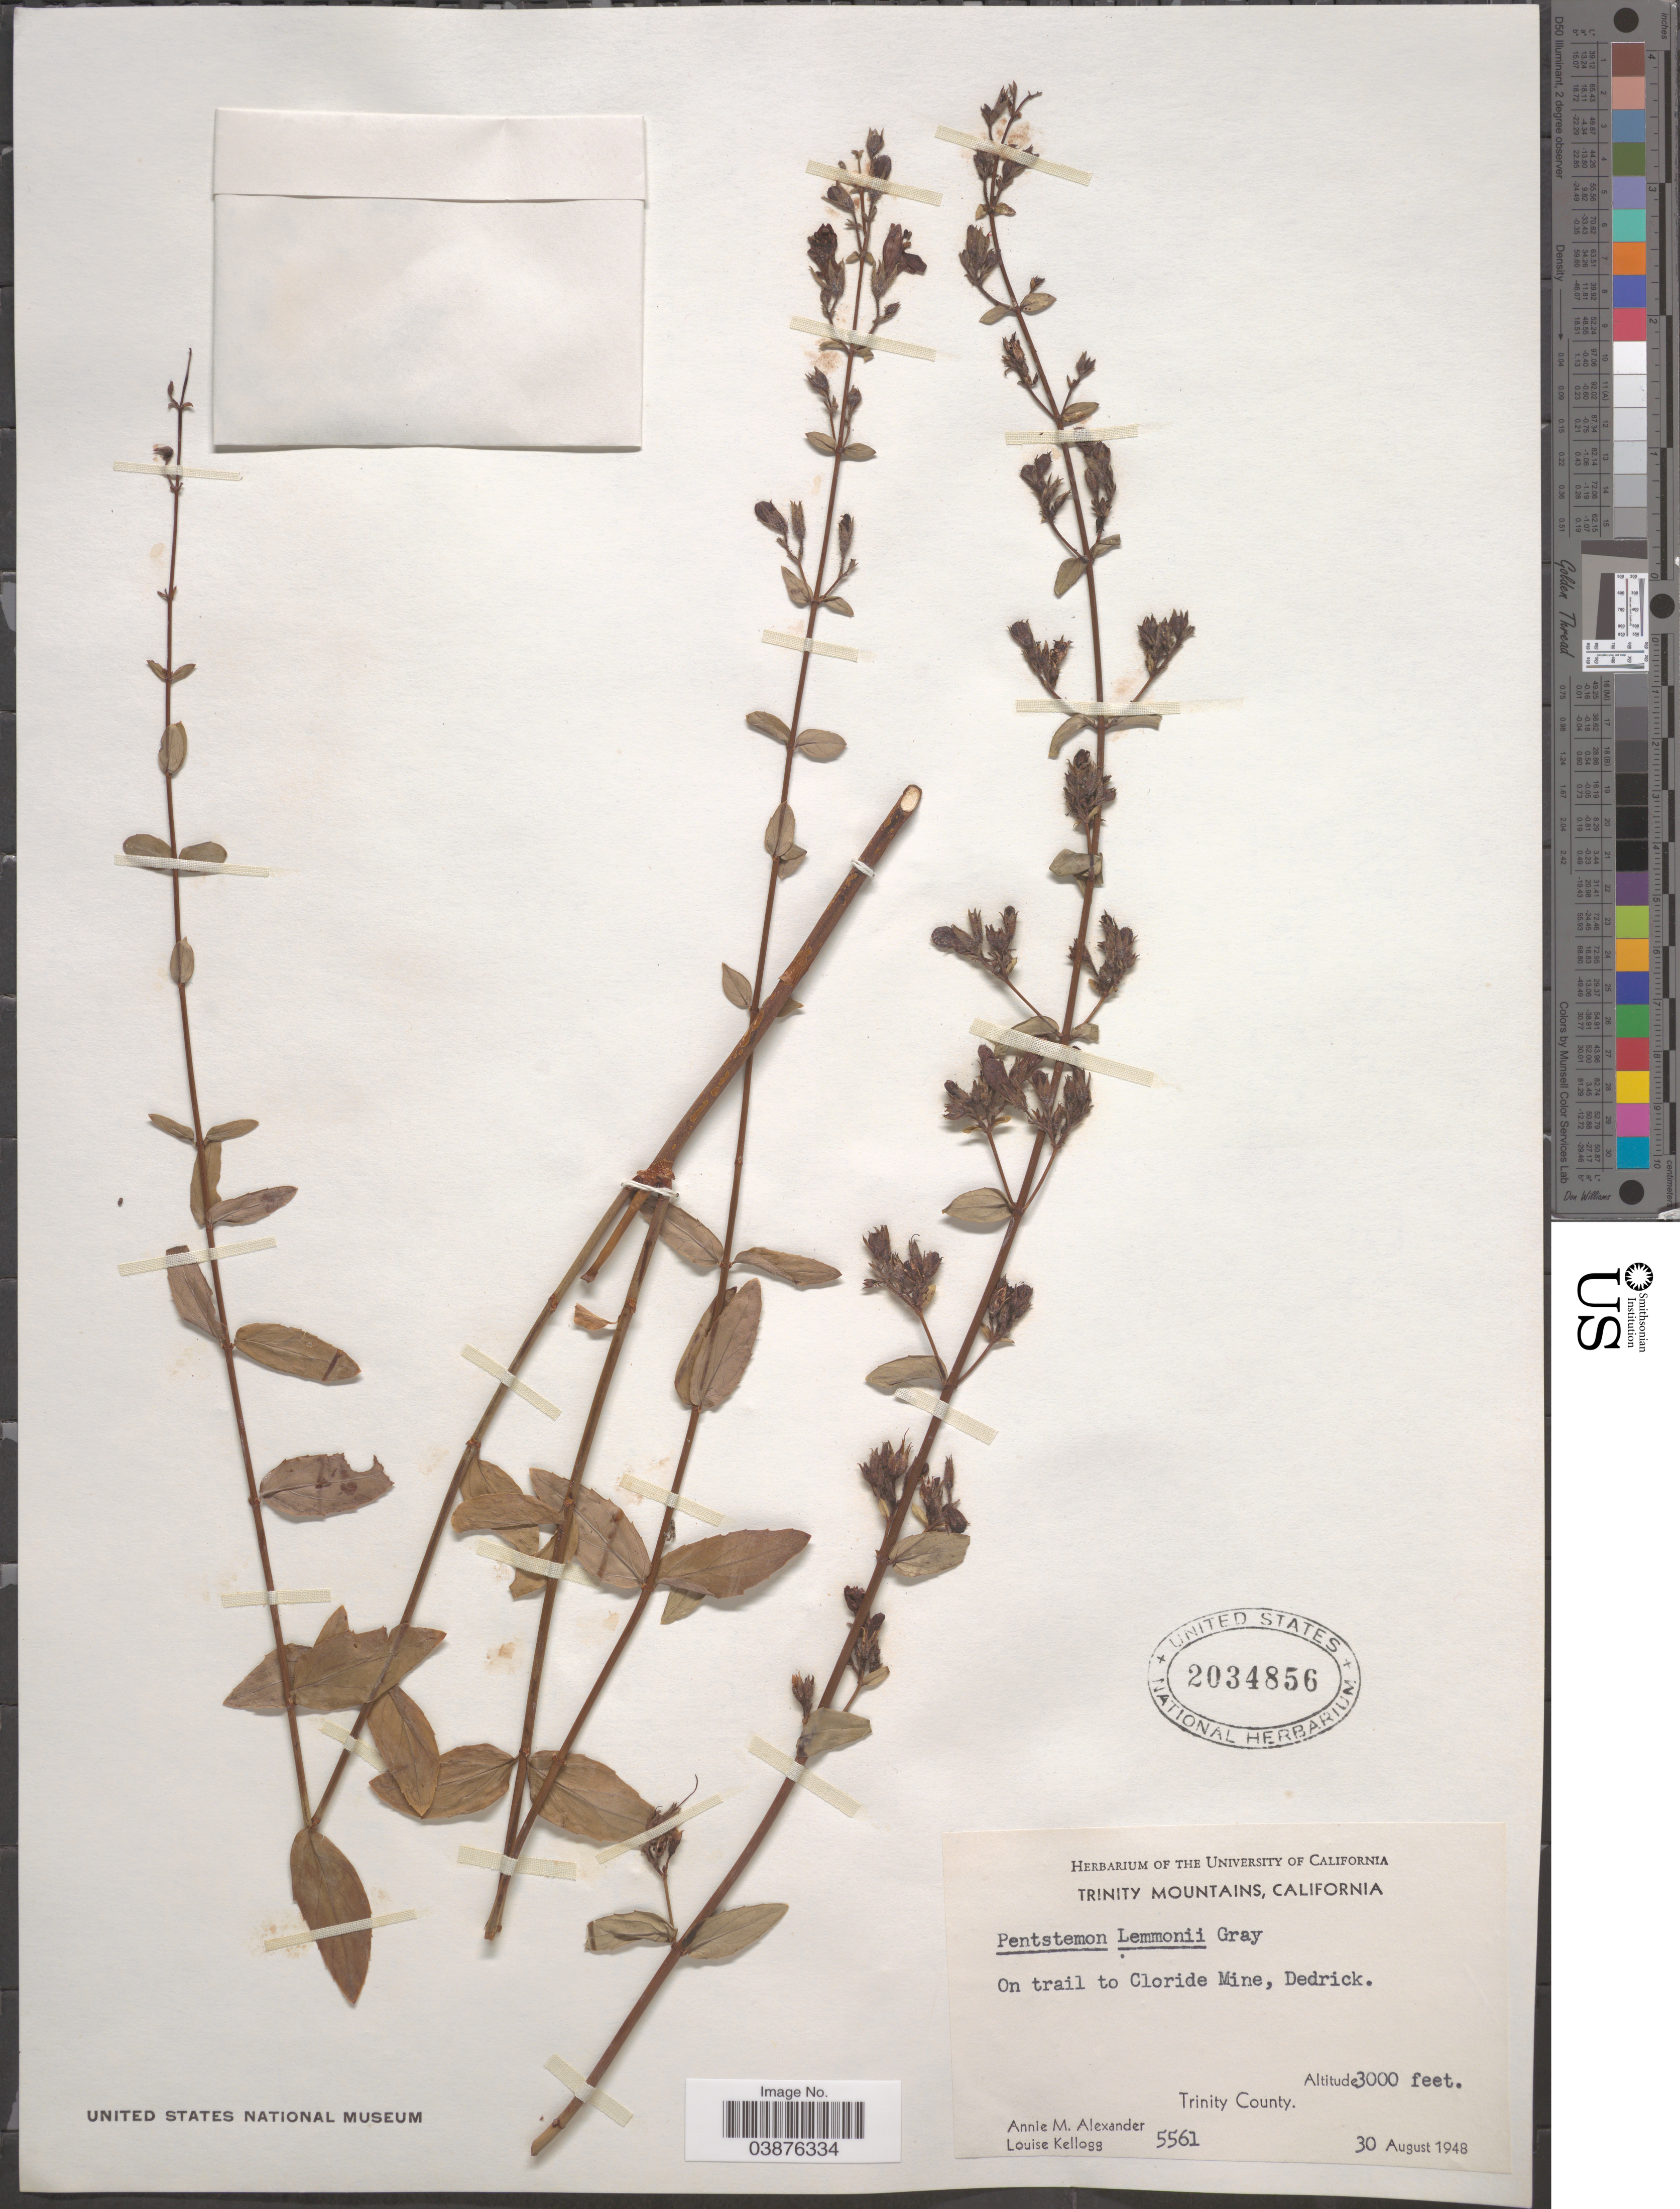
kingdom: Plantae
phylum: Tracheophyta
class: Magnoliopsida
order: Lamiales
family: Plantaginaceae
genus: Penstemon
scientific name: Penstemon lemmonii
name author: A. Gray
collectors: A. M. Alexander & L. Kellogg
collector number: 5561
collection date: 1948-08-30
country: United States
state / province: California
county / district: Trinity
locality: Trinity Mountains. On trail to Cloride Mine, Dedrick. Trinity County.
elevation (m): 914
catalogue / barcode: US 2034856